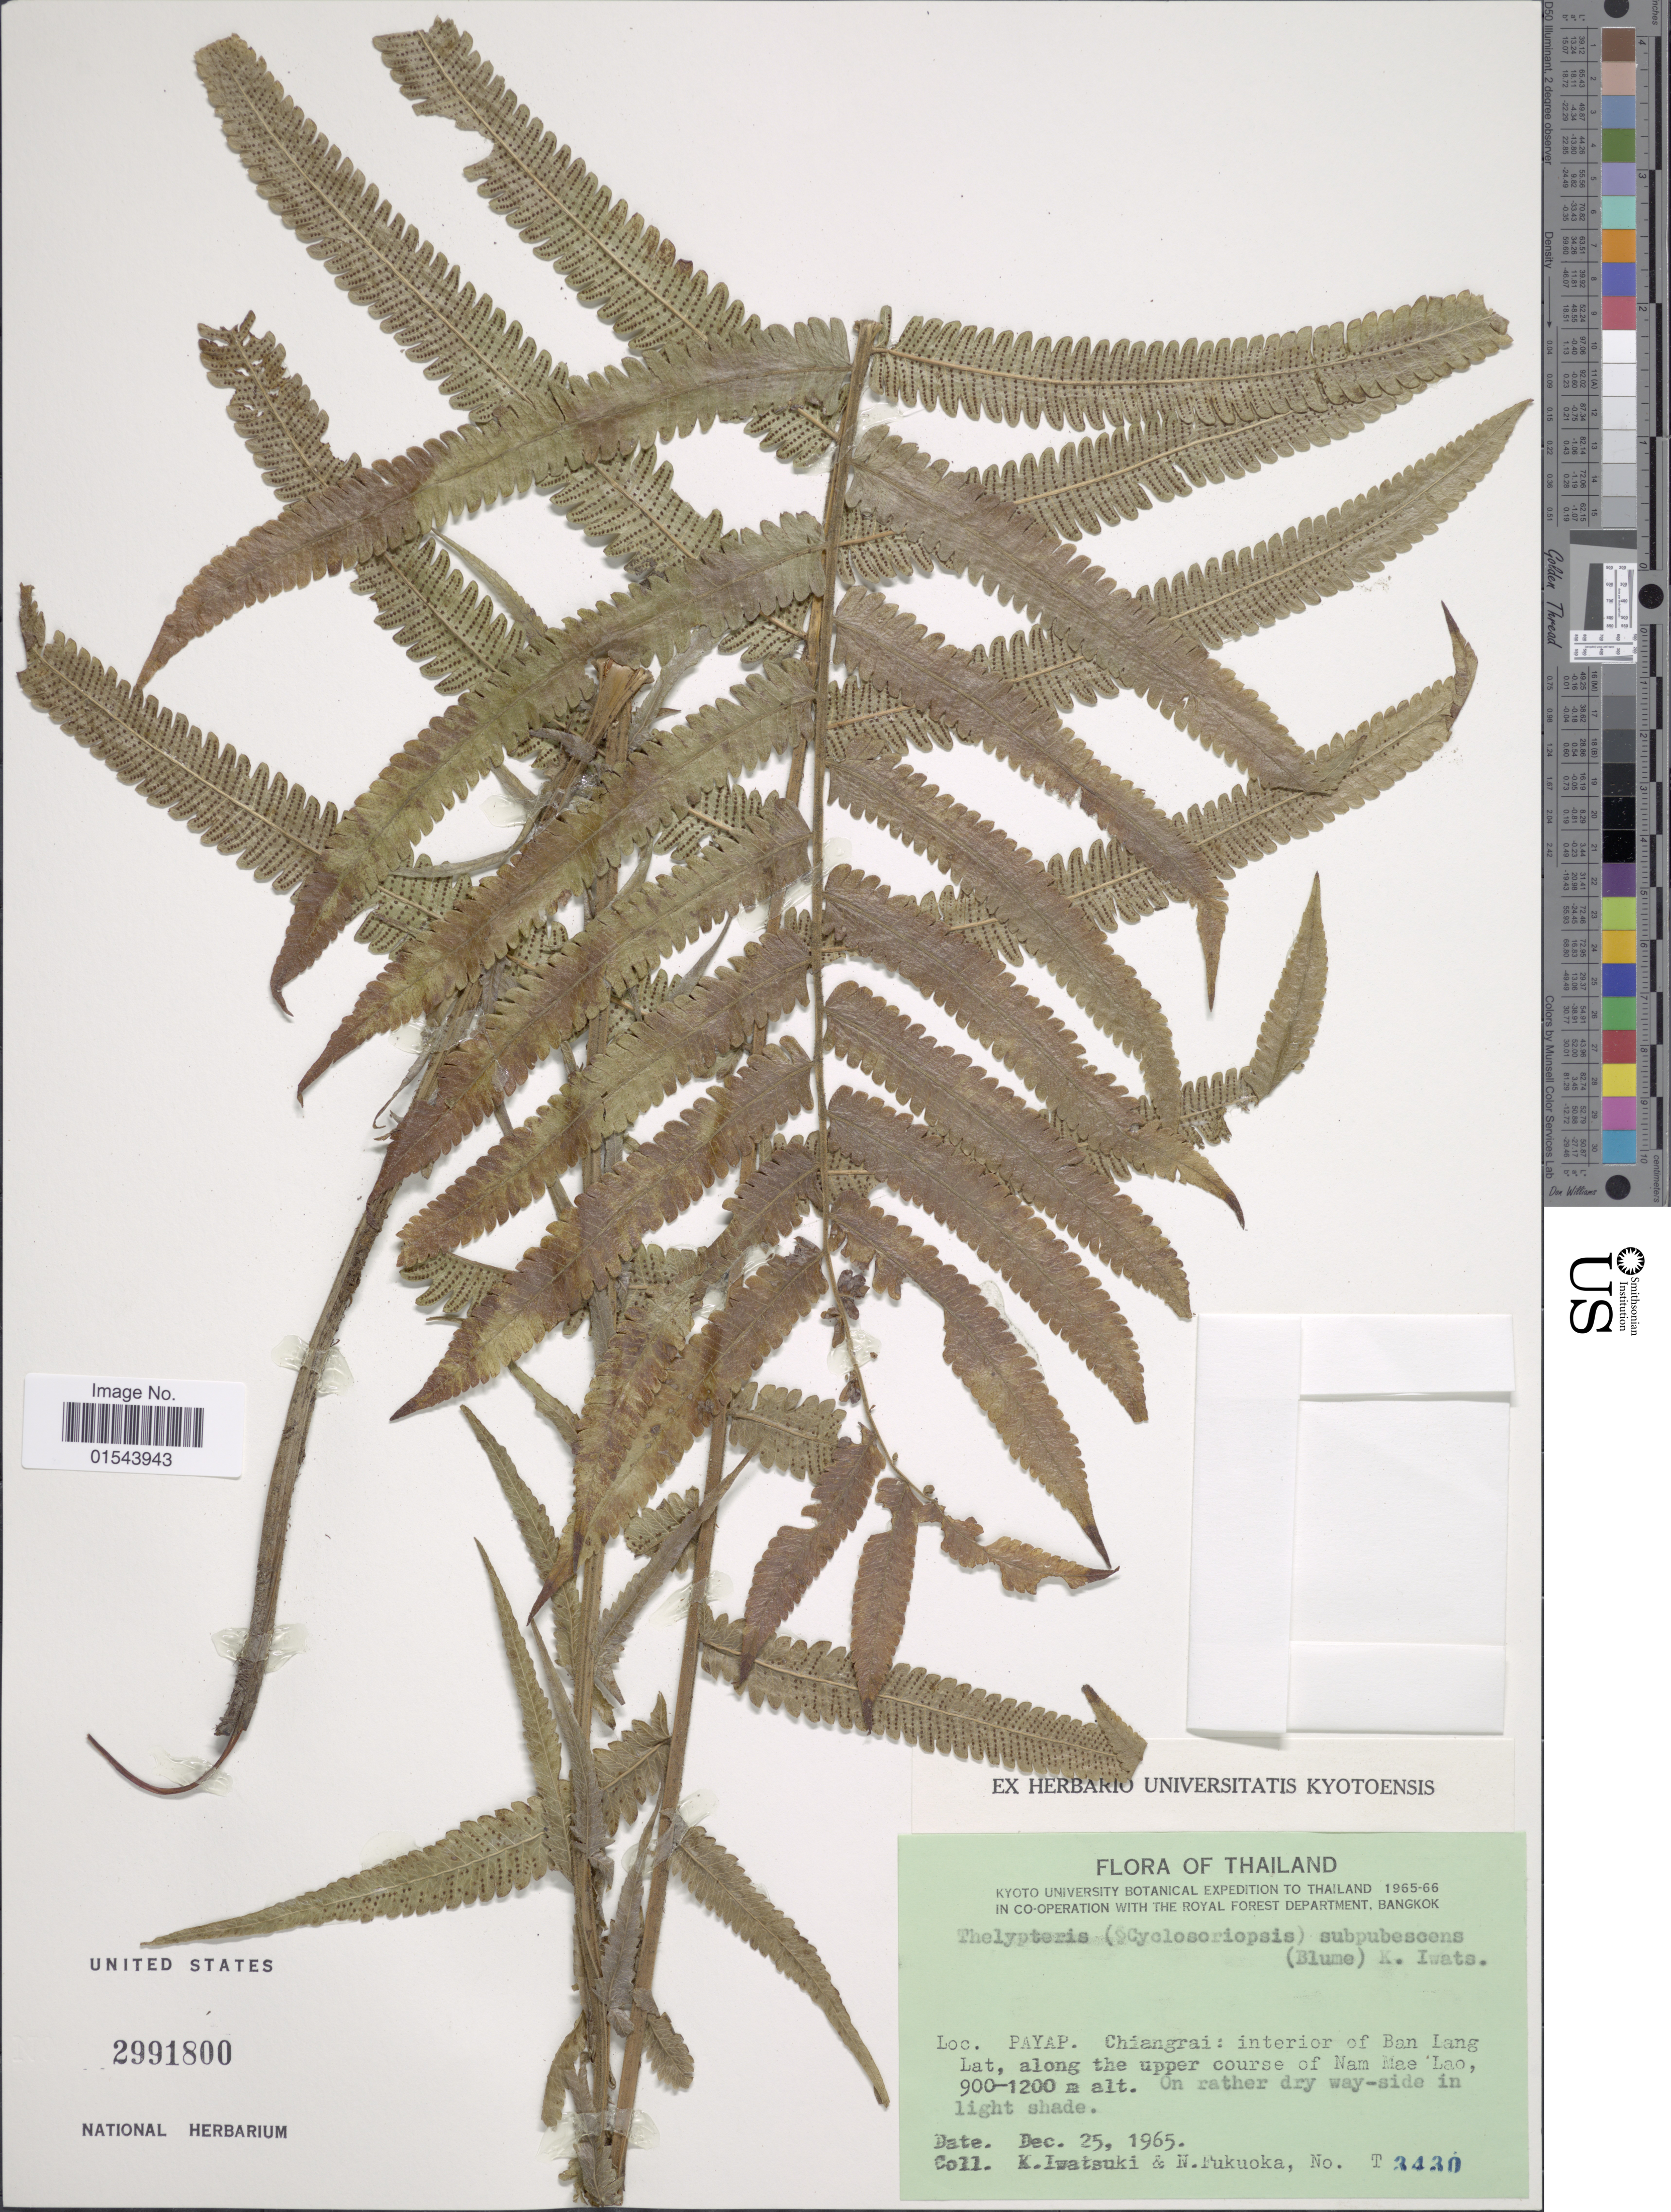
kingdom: Plantae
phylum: Tracheophyta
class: Polypodiopsida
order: Polypodiales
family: Thelypteridaceae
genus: Christella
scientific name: Christella subpubescens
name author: (Blume) Holttum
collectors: K. Iwatsuki & N. Fukuoka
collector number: T 3430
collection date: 1965-12-25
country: Thailand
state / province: Chiang Rai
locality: Payap. Chiangrai: interior of Ban Lang Lat, along the upper course of Nam Mae Lao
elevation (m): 274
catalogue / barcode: US 2991800